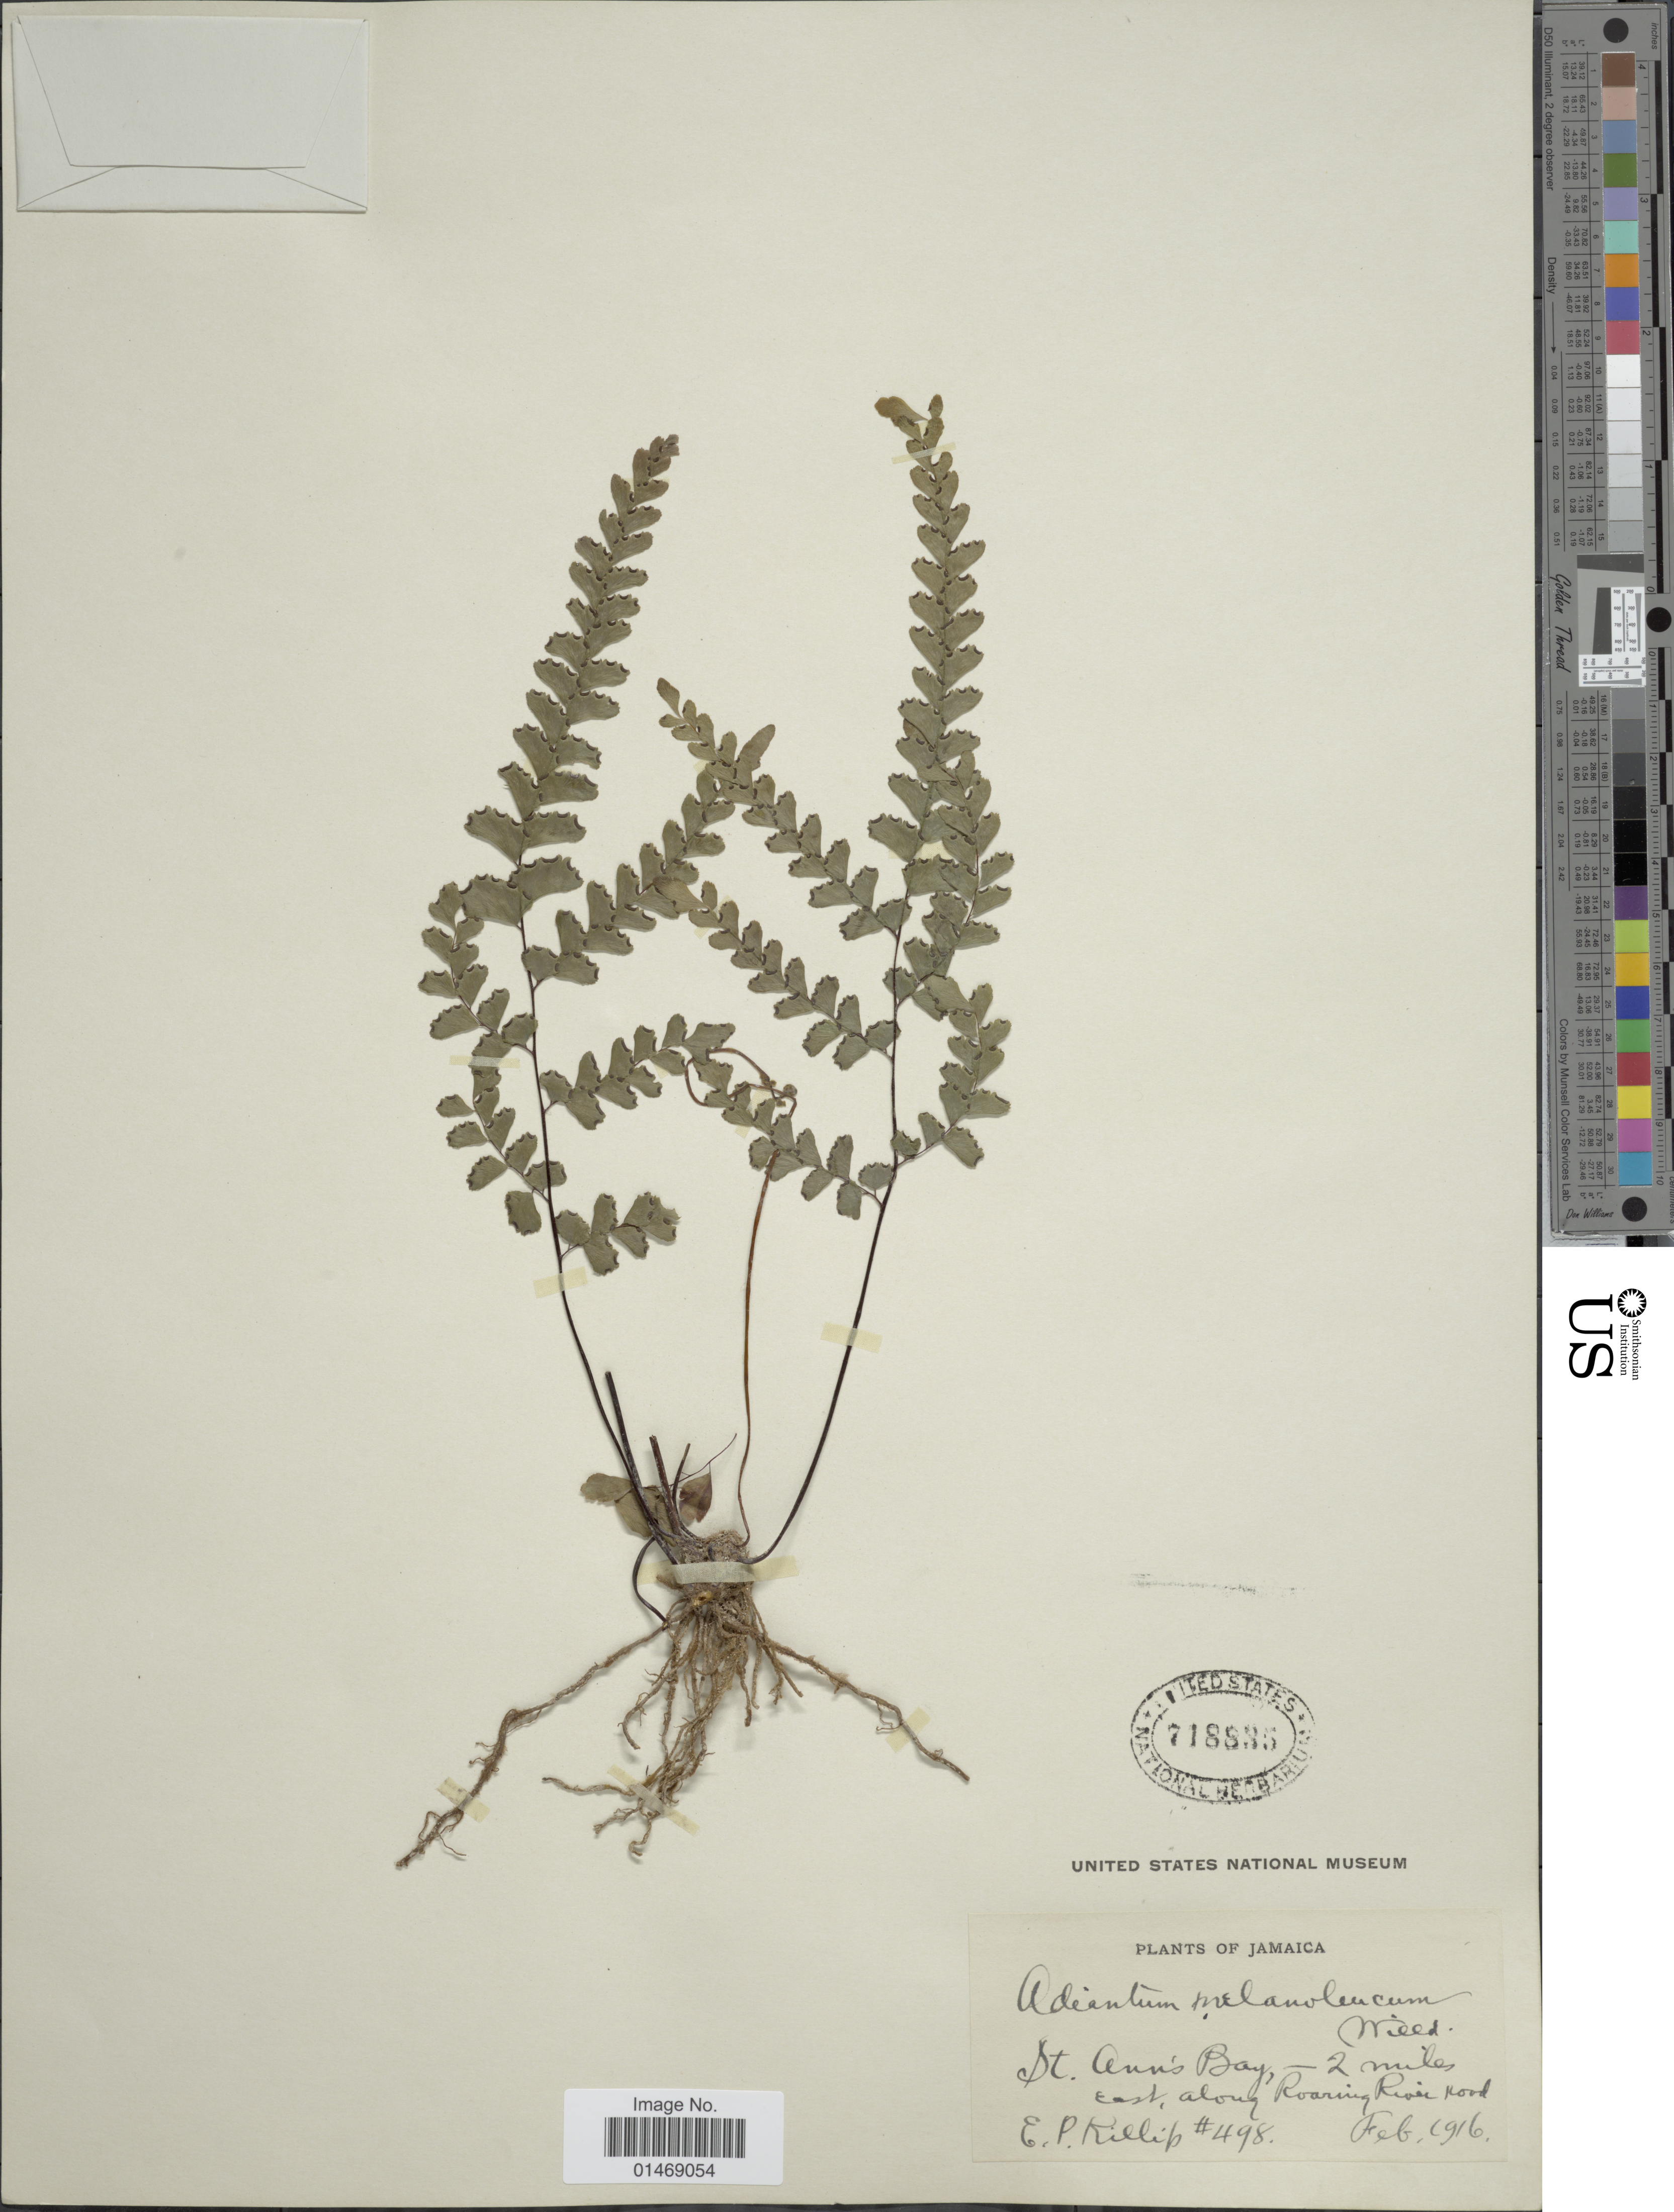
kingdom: Plantae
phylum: Tracheophyta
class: Polypodiopsida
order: Polypodiales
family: Pteridaceae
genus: Adiantum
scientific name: Adiantum melanoleucum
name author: Willd.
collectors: E. P. Killip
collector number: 498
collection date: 1916-02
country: Jamaica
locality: St Ann's Bay, - 2 miles East along Roaring River Road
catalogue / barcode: US 718835